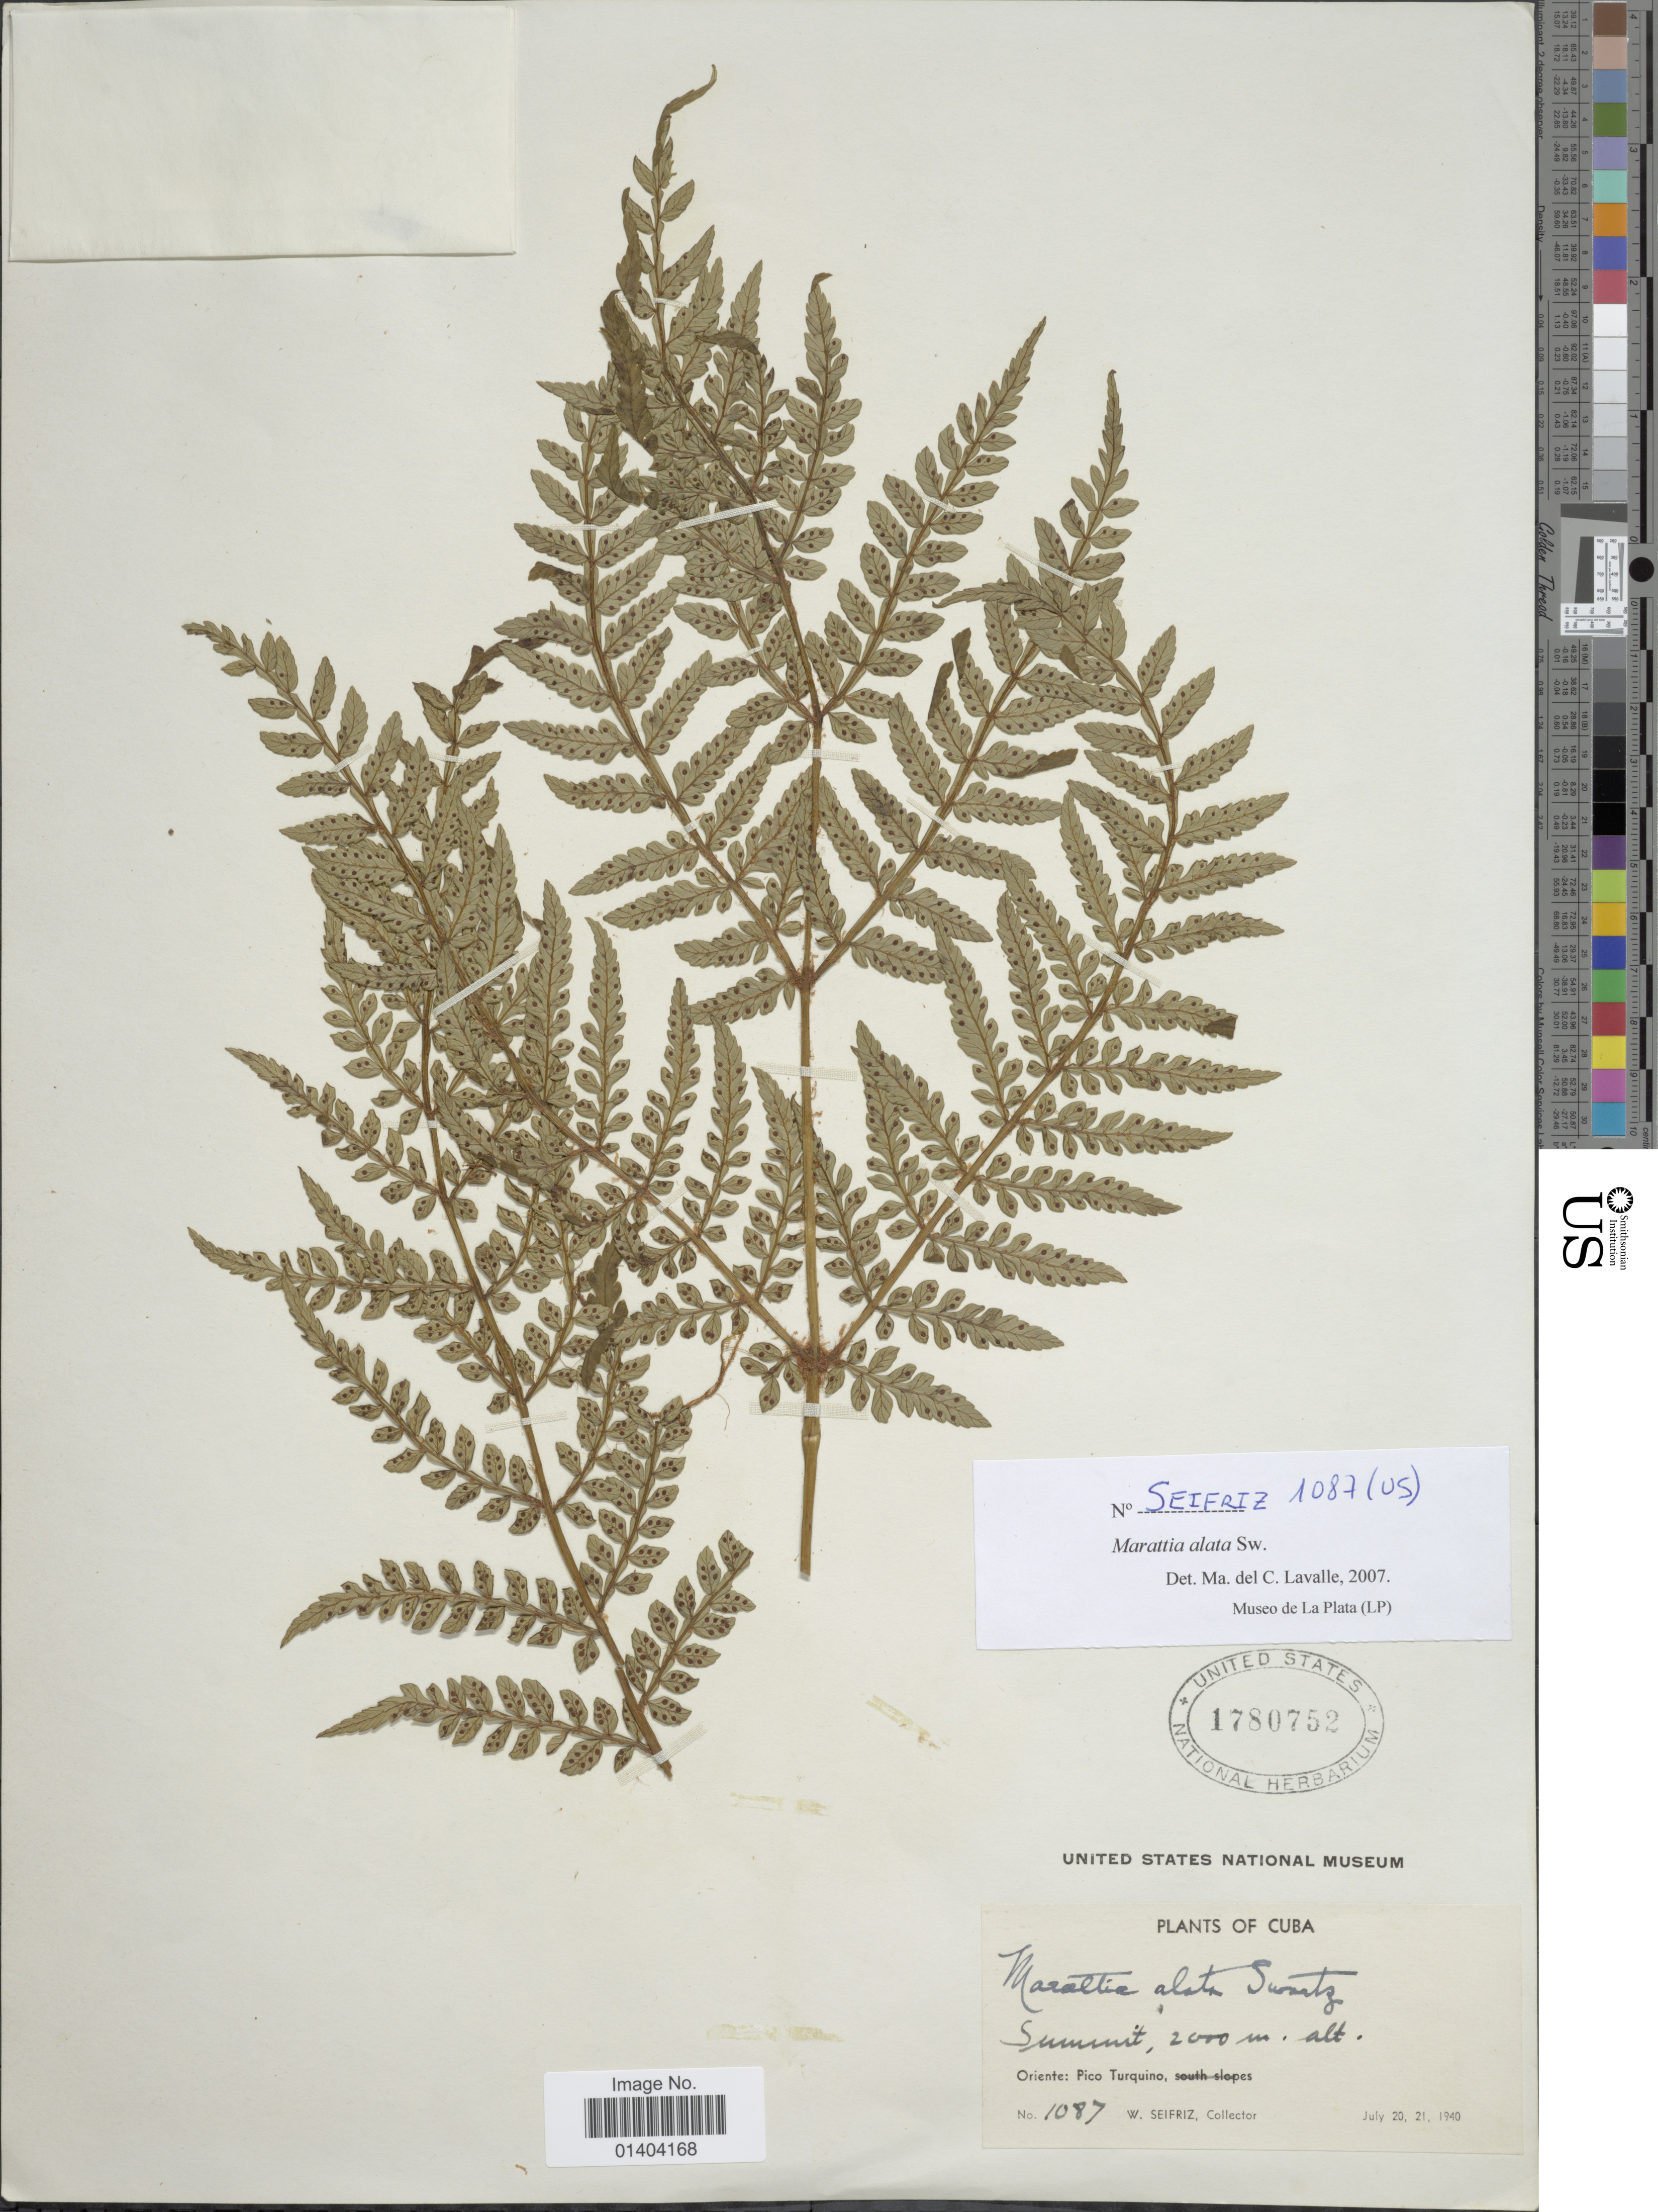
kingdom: Plantae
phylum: Tracheophyta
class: Polypodiopsida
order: Marattiales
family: Marattiaceae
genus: Marattia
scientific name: Marattia alata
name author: Sw.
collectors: W. Seifriz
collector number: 1087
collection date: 1940-07-20/1940-07-21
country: Cuba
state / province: Oriente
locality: Pico Turquino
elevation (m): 2000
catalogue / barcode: US 1780752